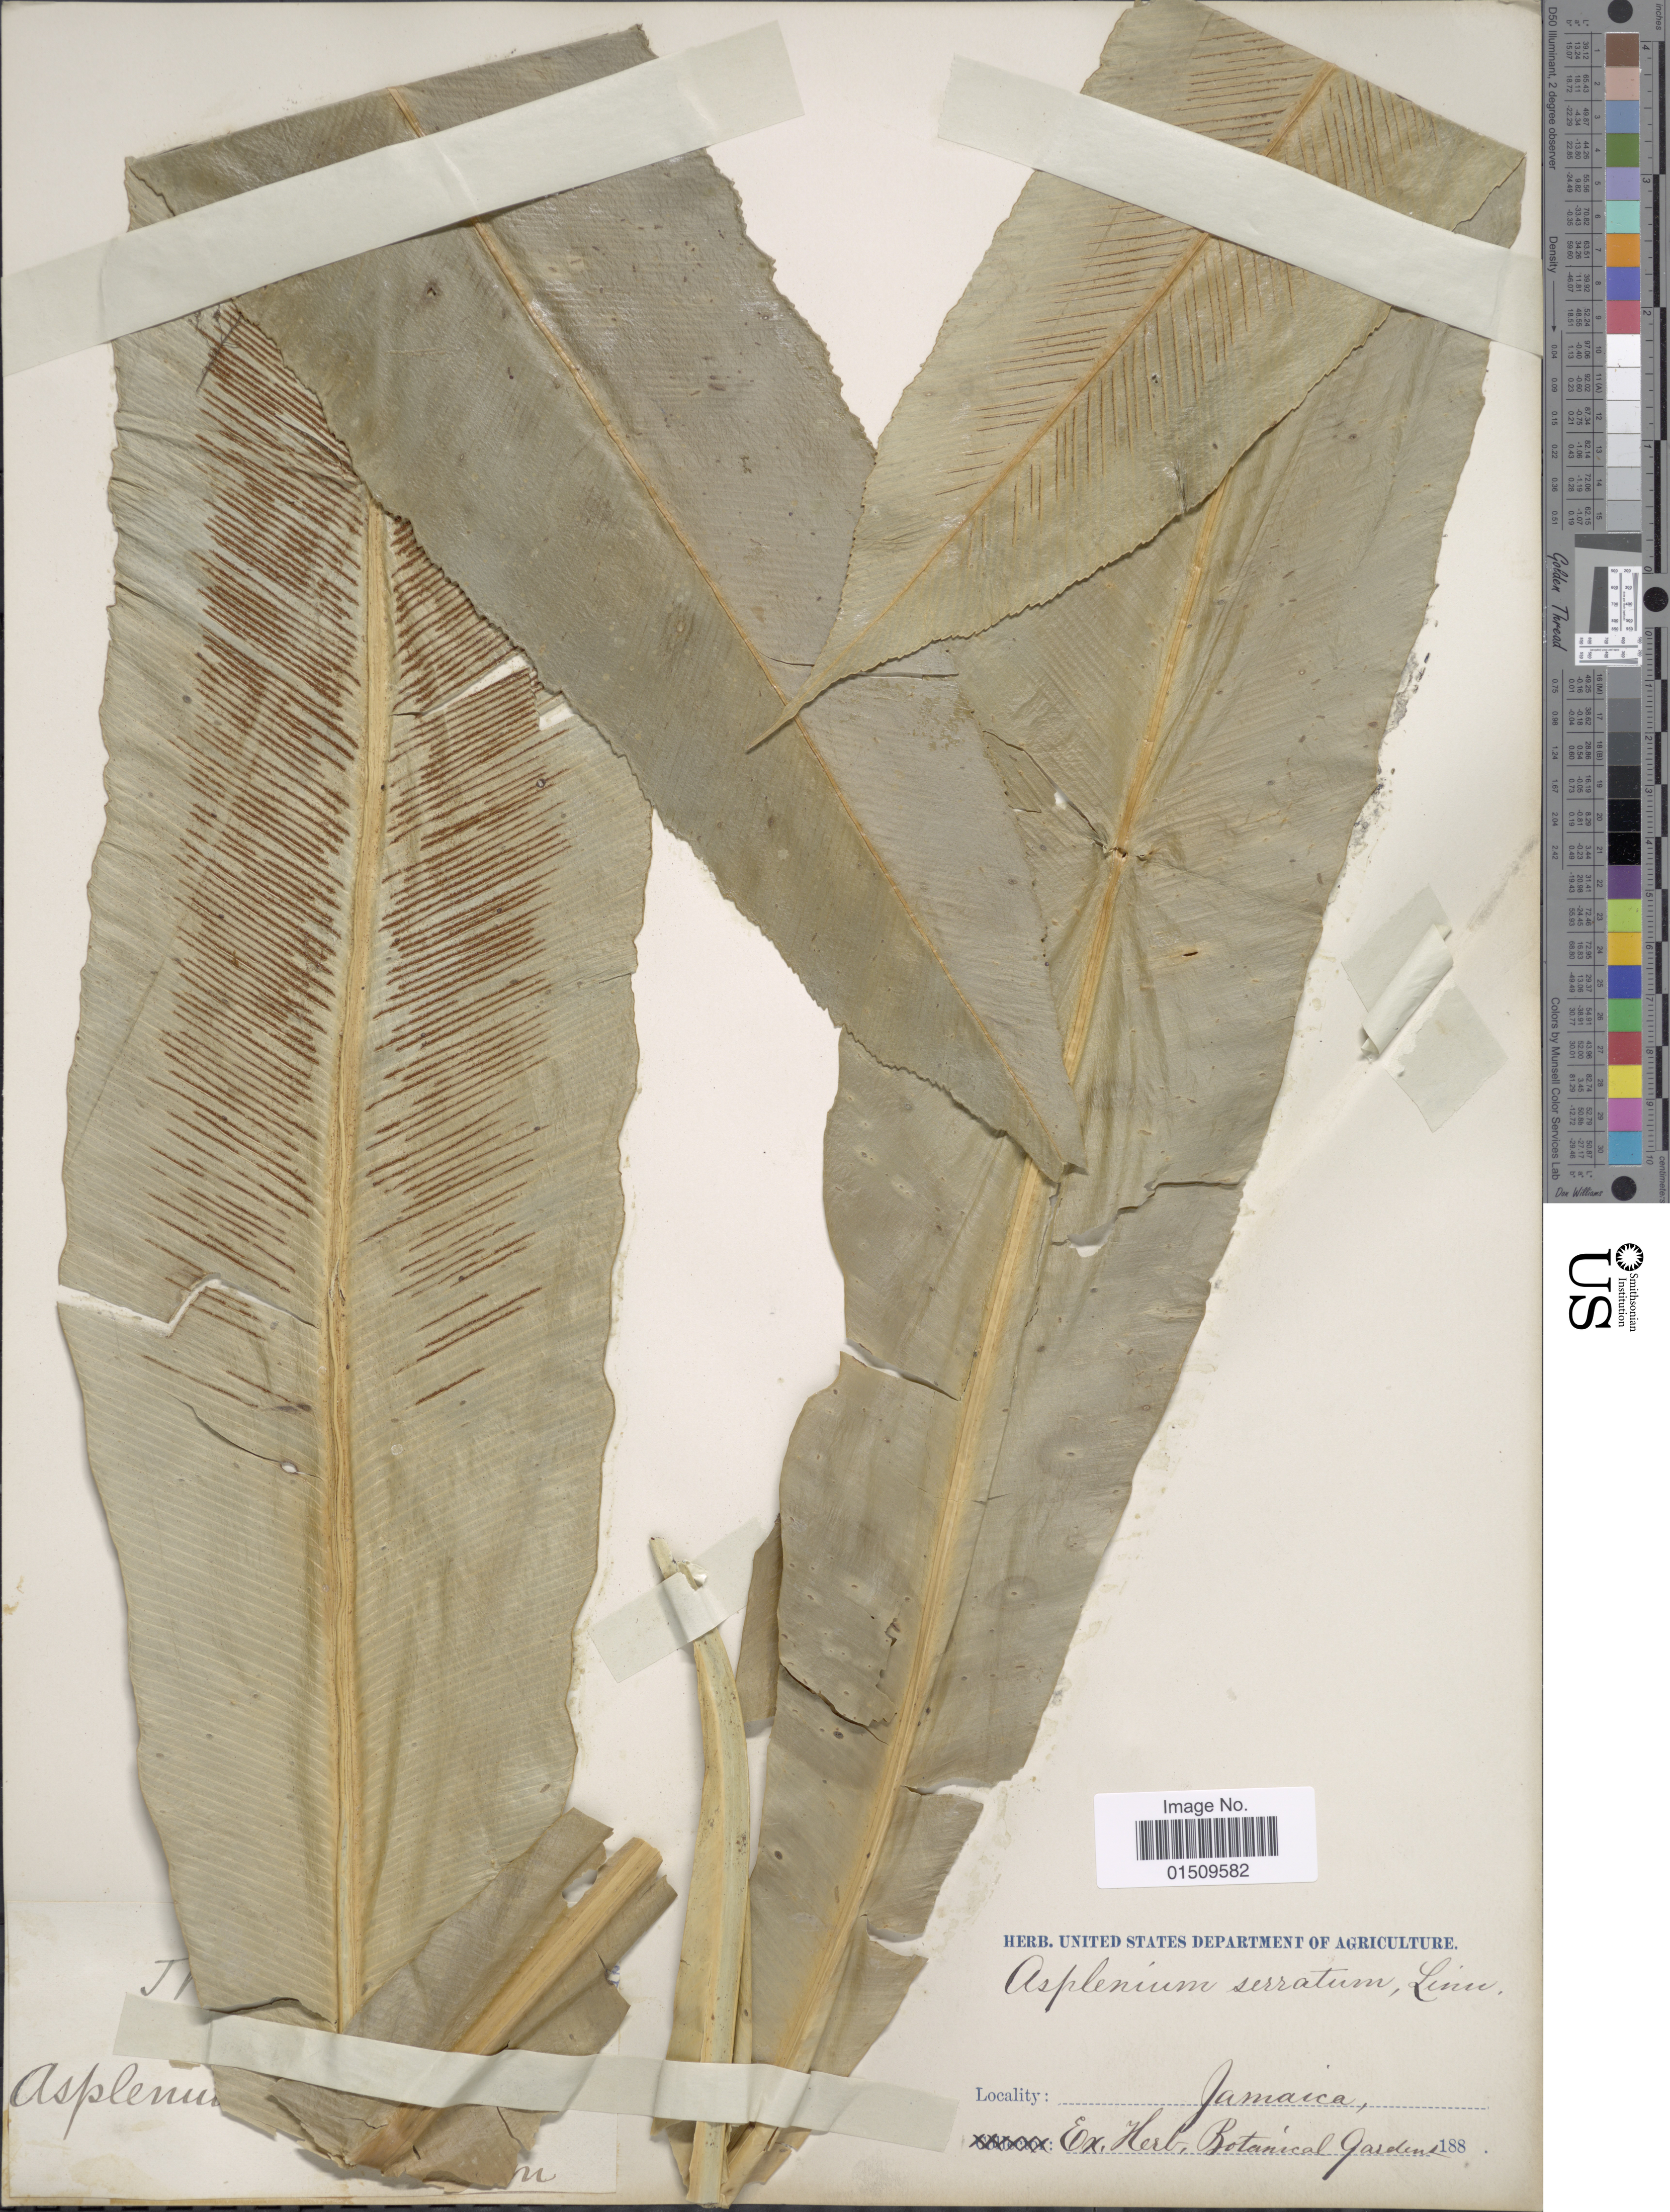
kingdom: Plantae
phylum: Tracheophyta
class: Polypodiopsida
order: Polypodiales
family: Aspleniaceae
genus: Asplenium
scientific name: Asplenium serratum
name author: L.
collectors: Botanical Garden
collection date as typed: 188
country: Jamaica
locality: Jamaica.